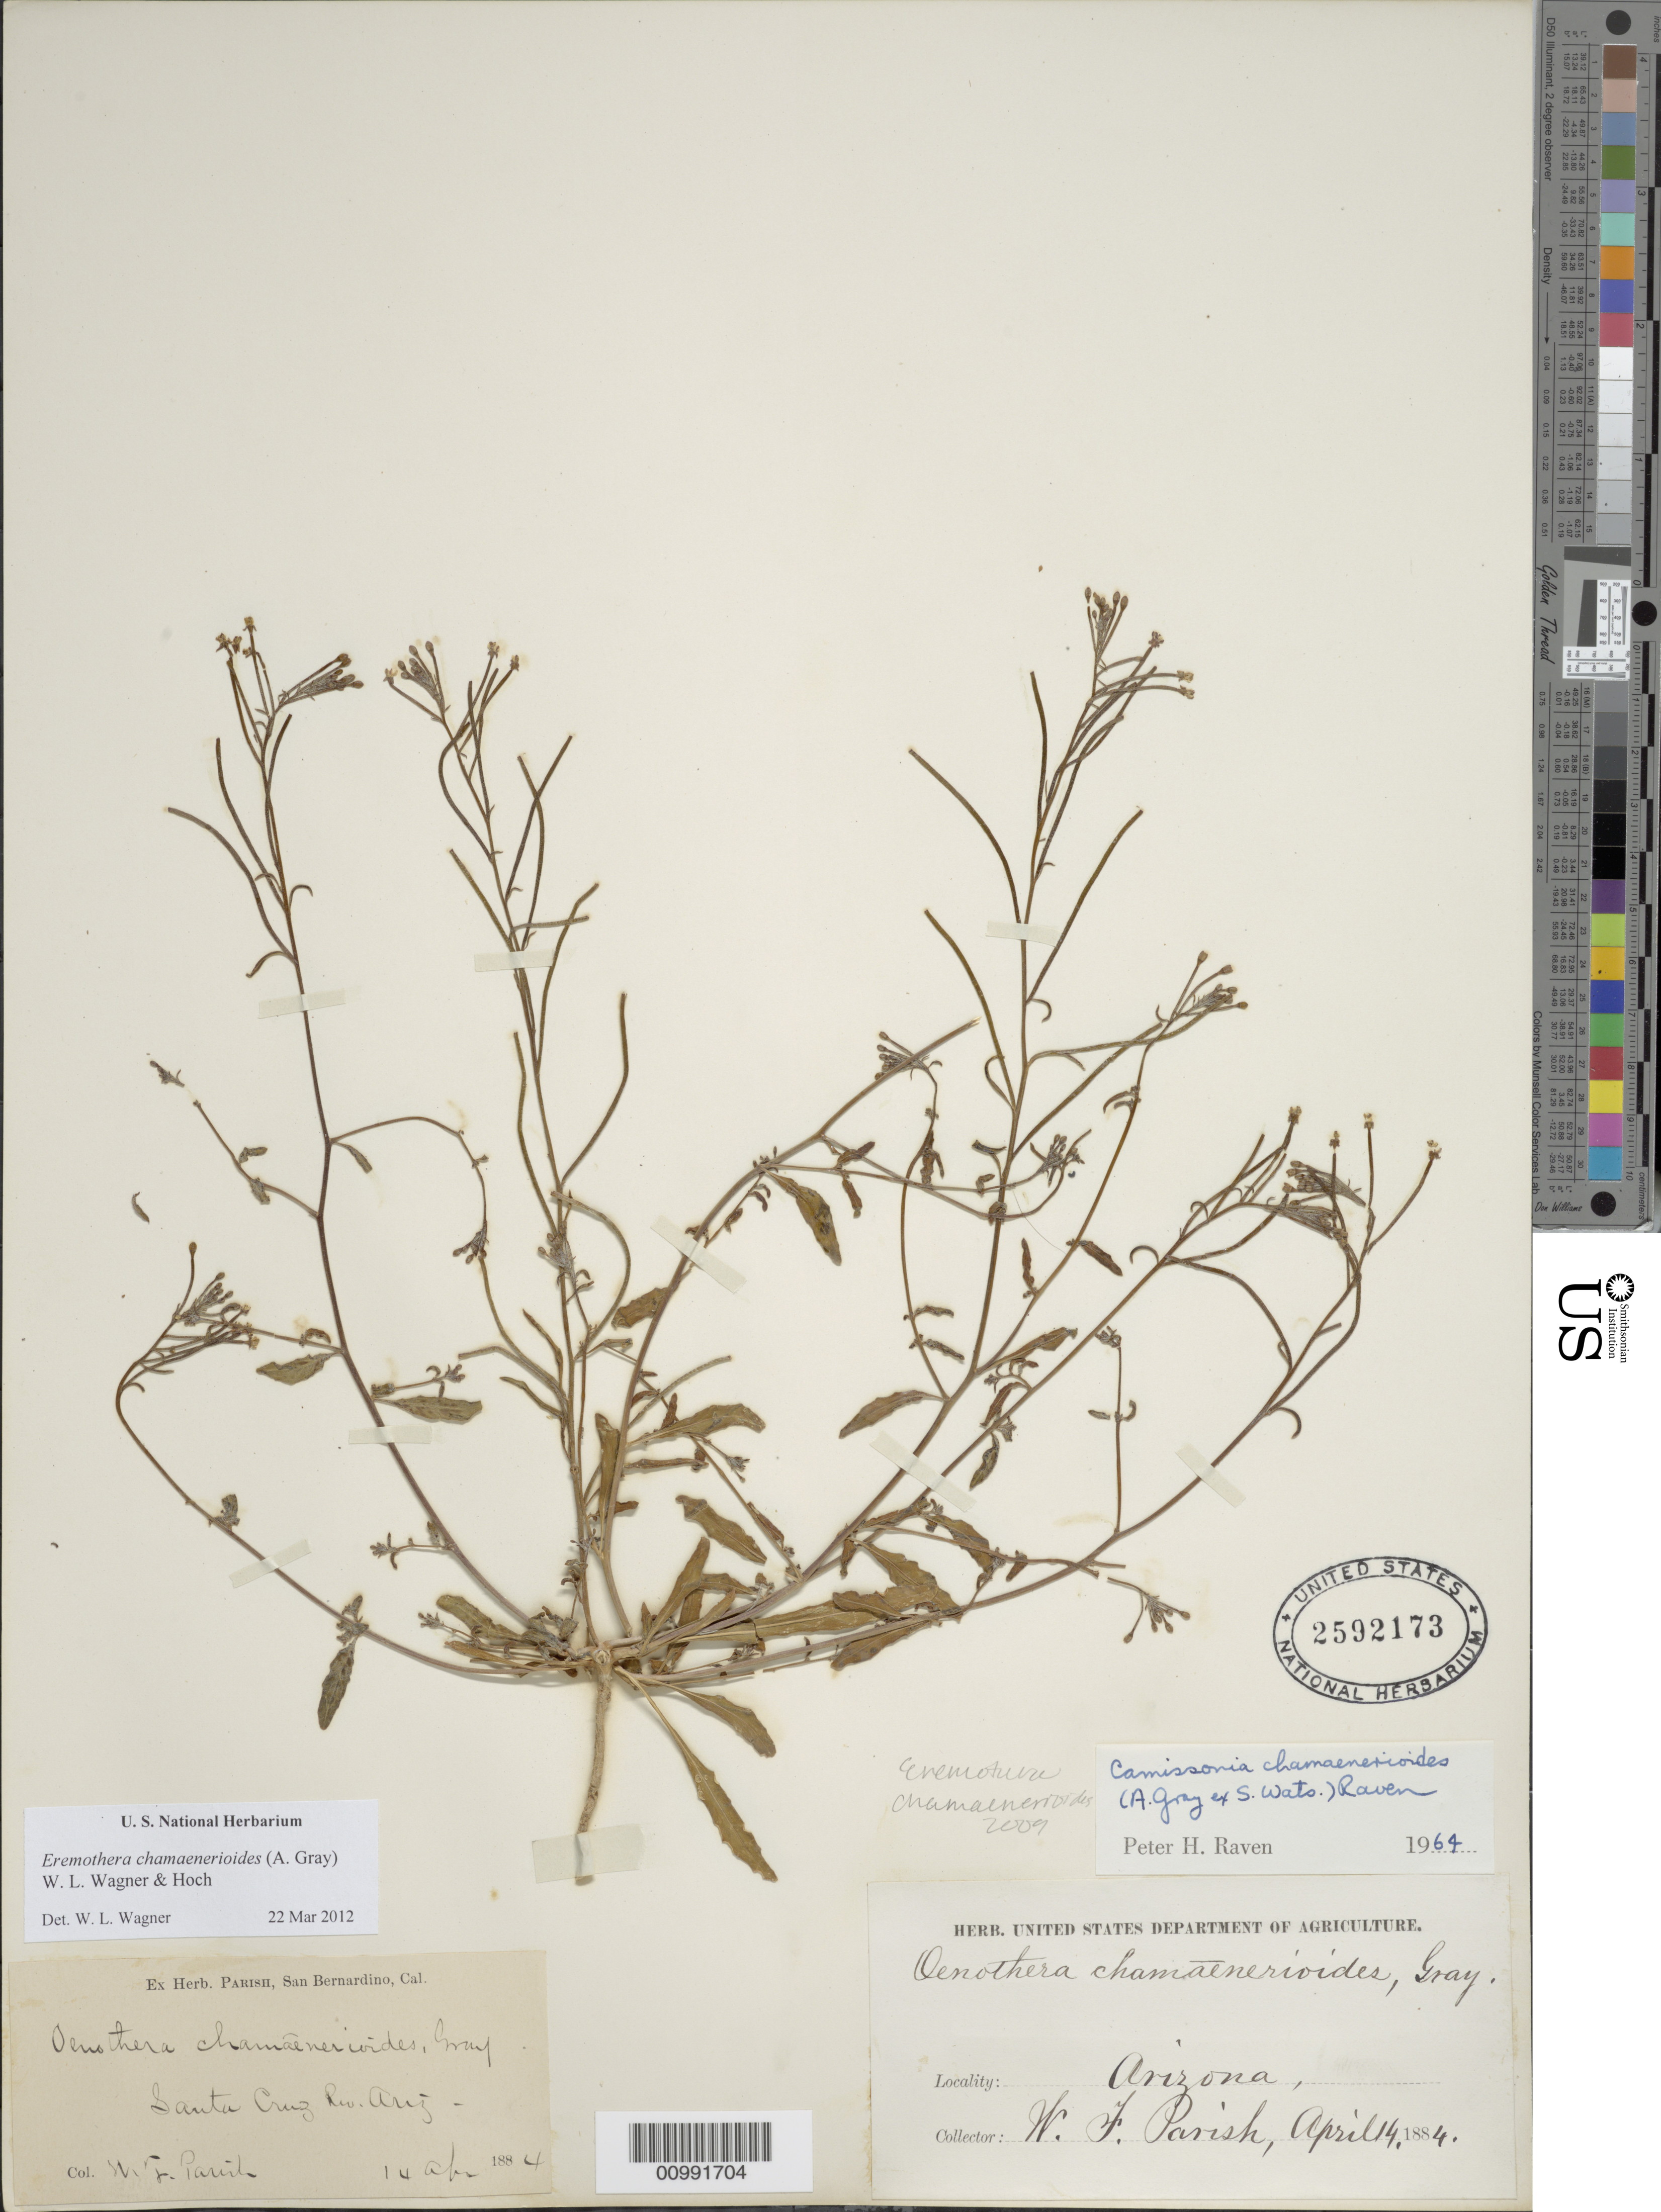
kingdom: Plantae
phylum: Tracheophyta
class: Magnoliopsida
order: Myrtales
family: Onagraceae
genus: Eremothera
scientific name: Eremothera chamaenerioides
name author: (A. Gray) W.L. Wagner & Hoch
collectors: J. L. Panero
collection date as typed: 14 Apr 1884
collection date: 1884-04-14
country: United States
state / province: Arizona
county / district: Santa Cruz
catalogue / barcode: US 2592173